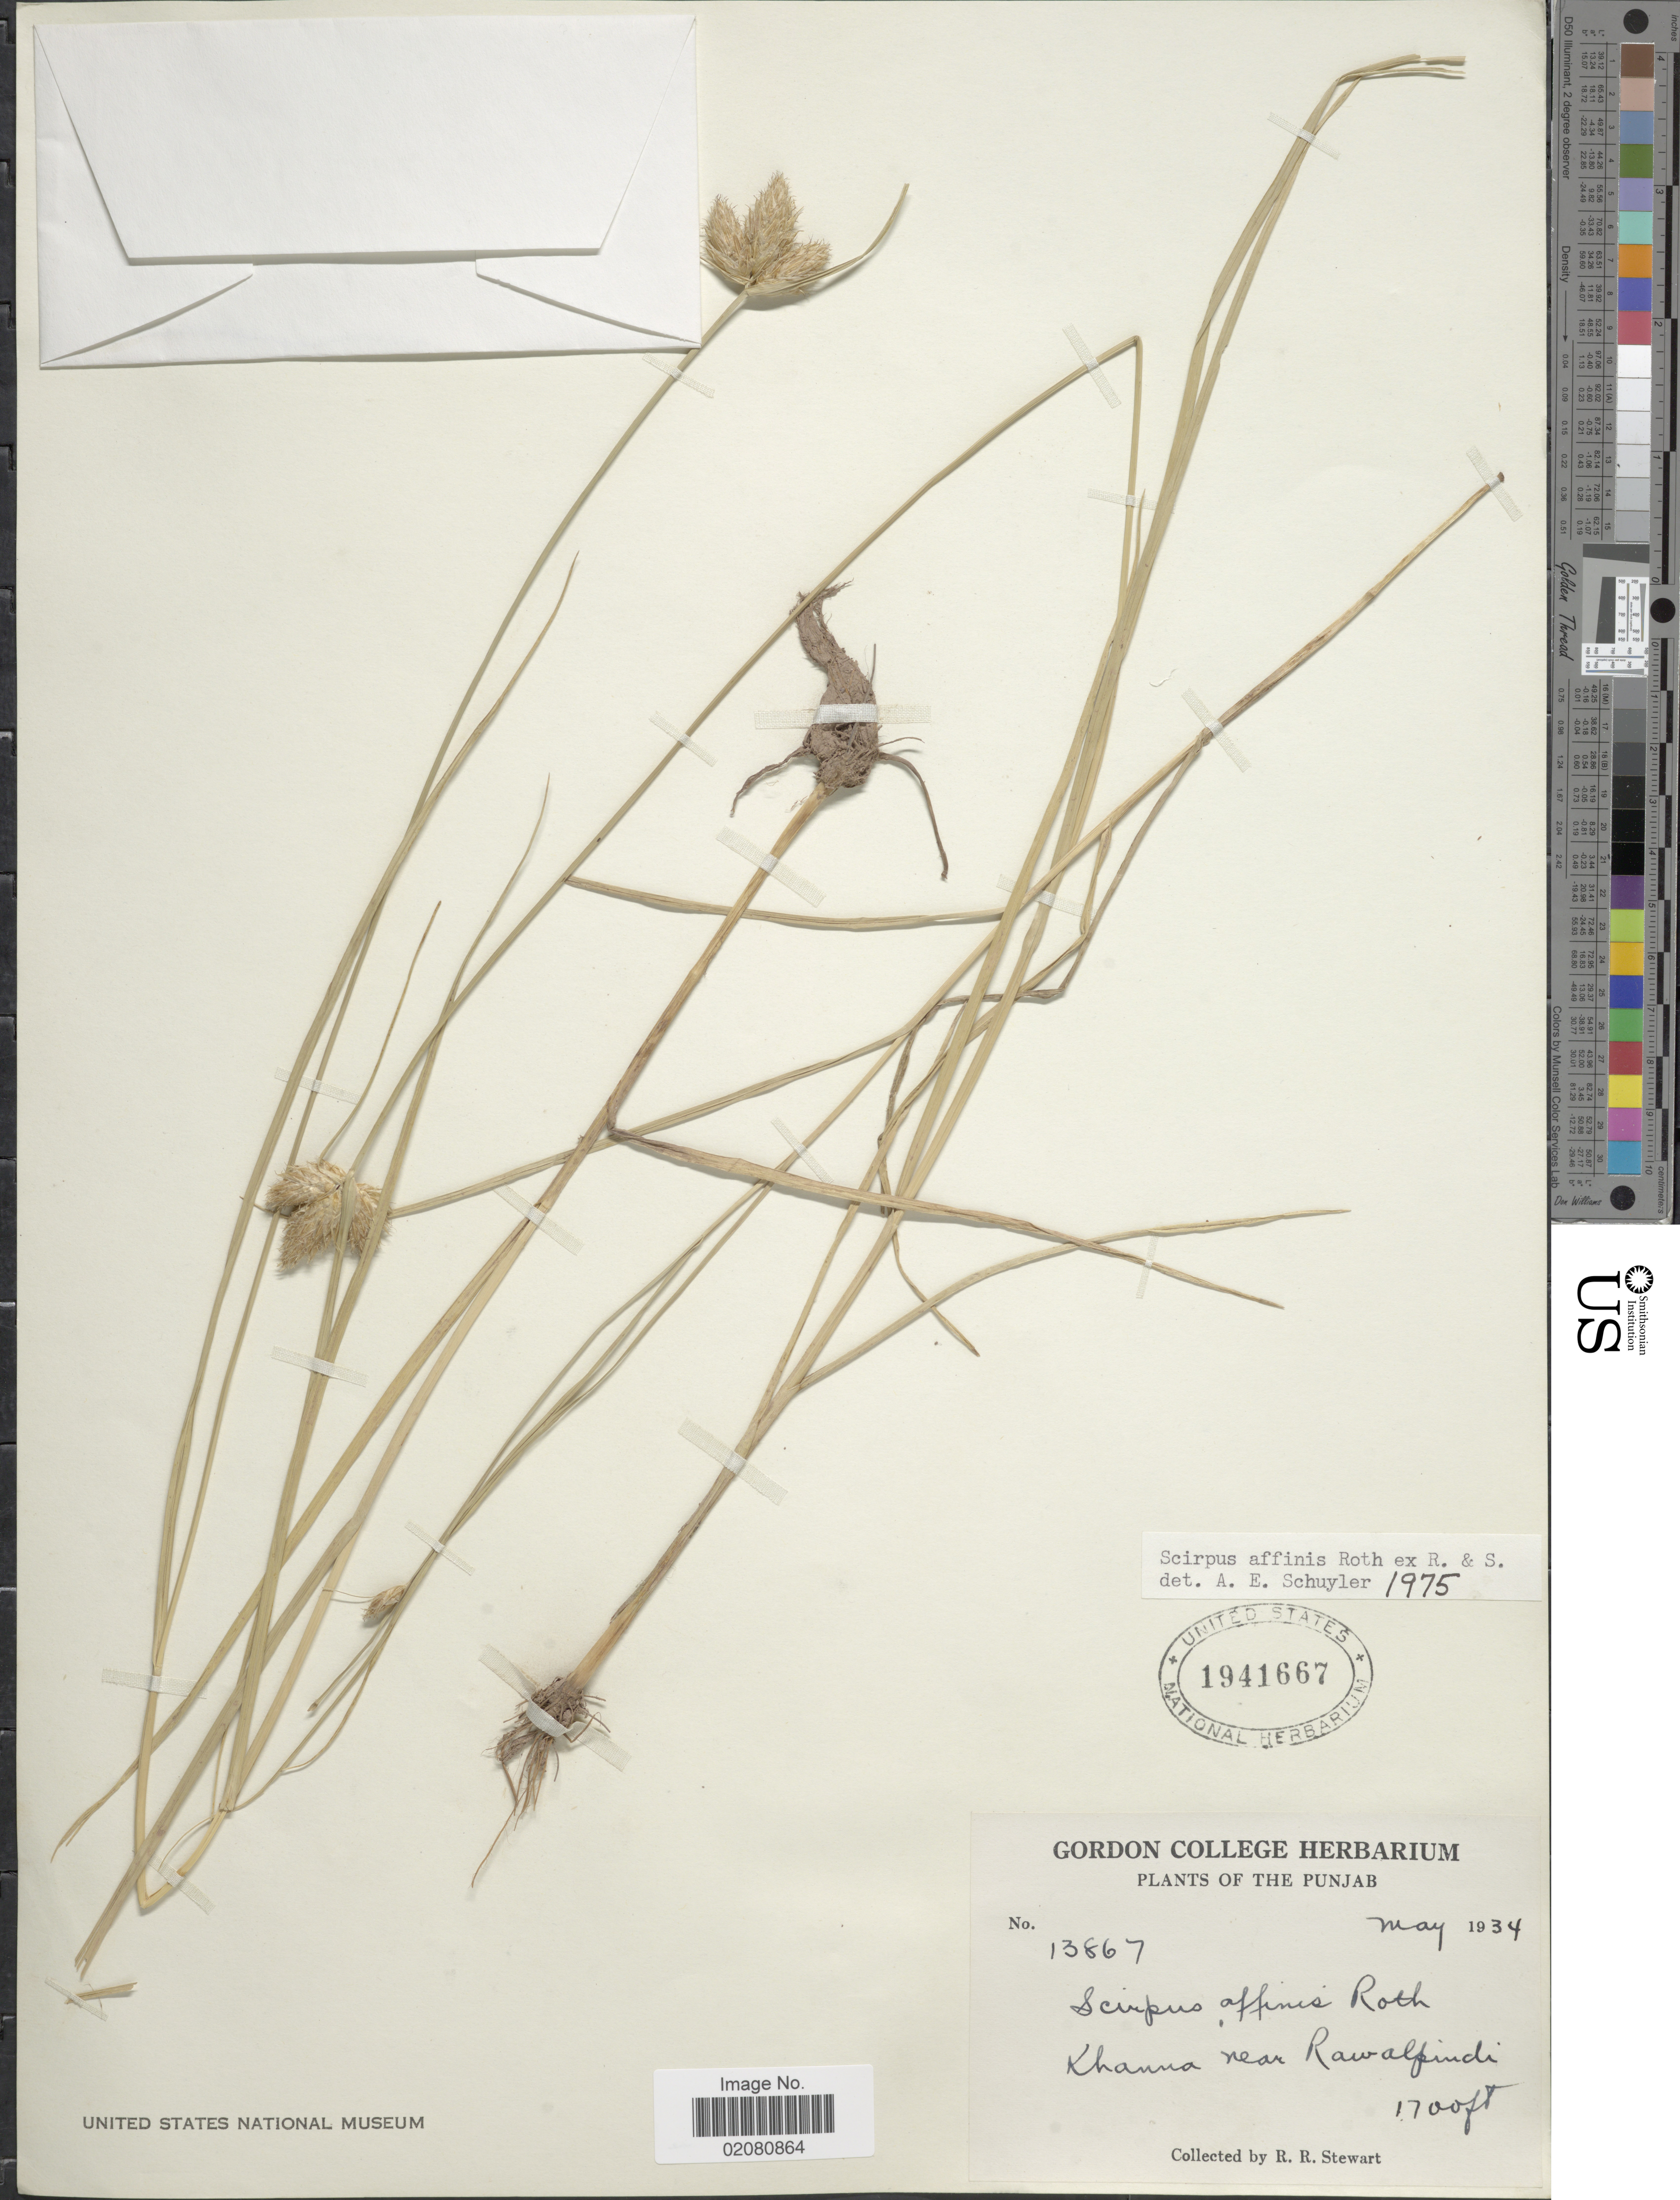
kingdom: Plantae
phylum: Tracheophyta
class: Liliopsida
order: Poales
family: Cyperaceae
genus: Bolboschoenus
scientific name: Bolboschoenus maritimus subsp. affins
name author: (Roth) T. Koyama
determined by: Strong, Mark T., (BOT), Smithsonian Institution - National Museum of Natural History (UNITED STATES)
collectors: R. R. Stewart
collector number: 13867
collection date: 1934-05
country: Pakistan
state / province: Punjab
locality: Khanna near Rawalpindi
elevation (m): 518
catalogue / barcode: US 1941667